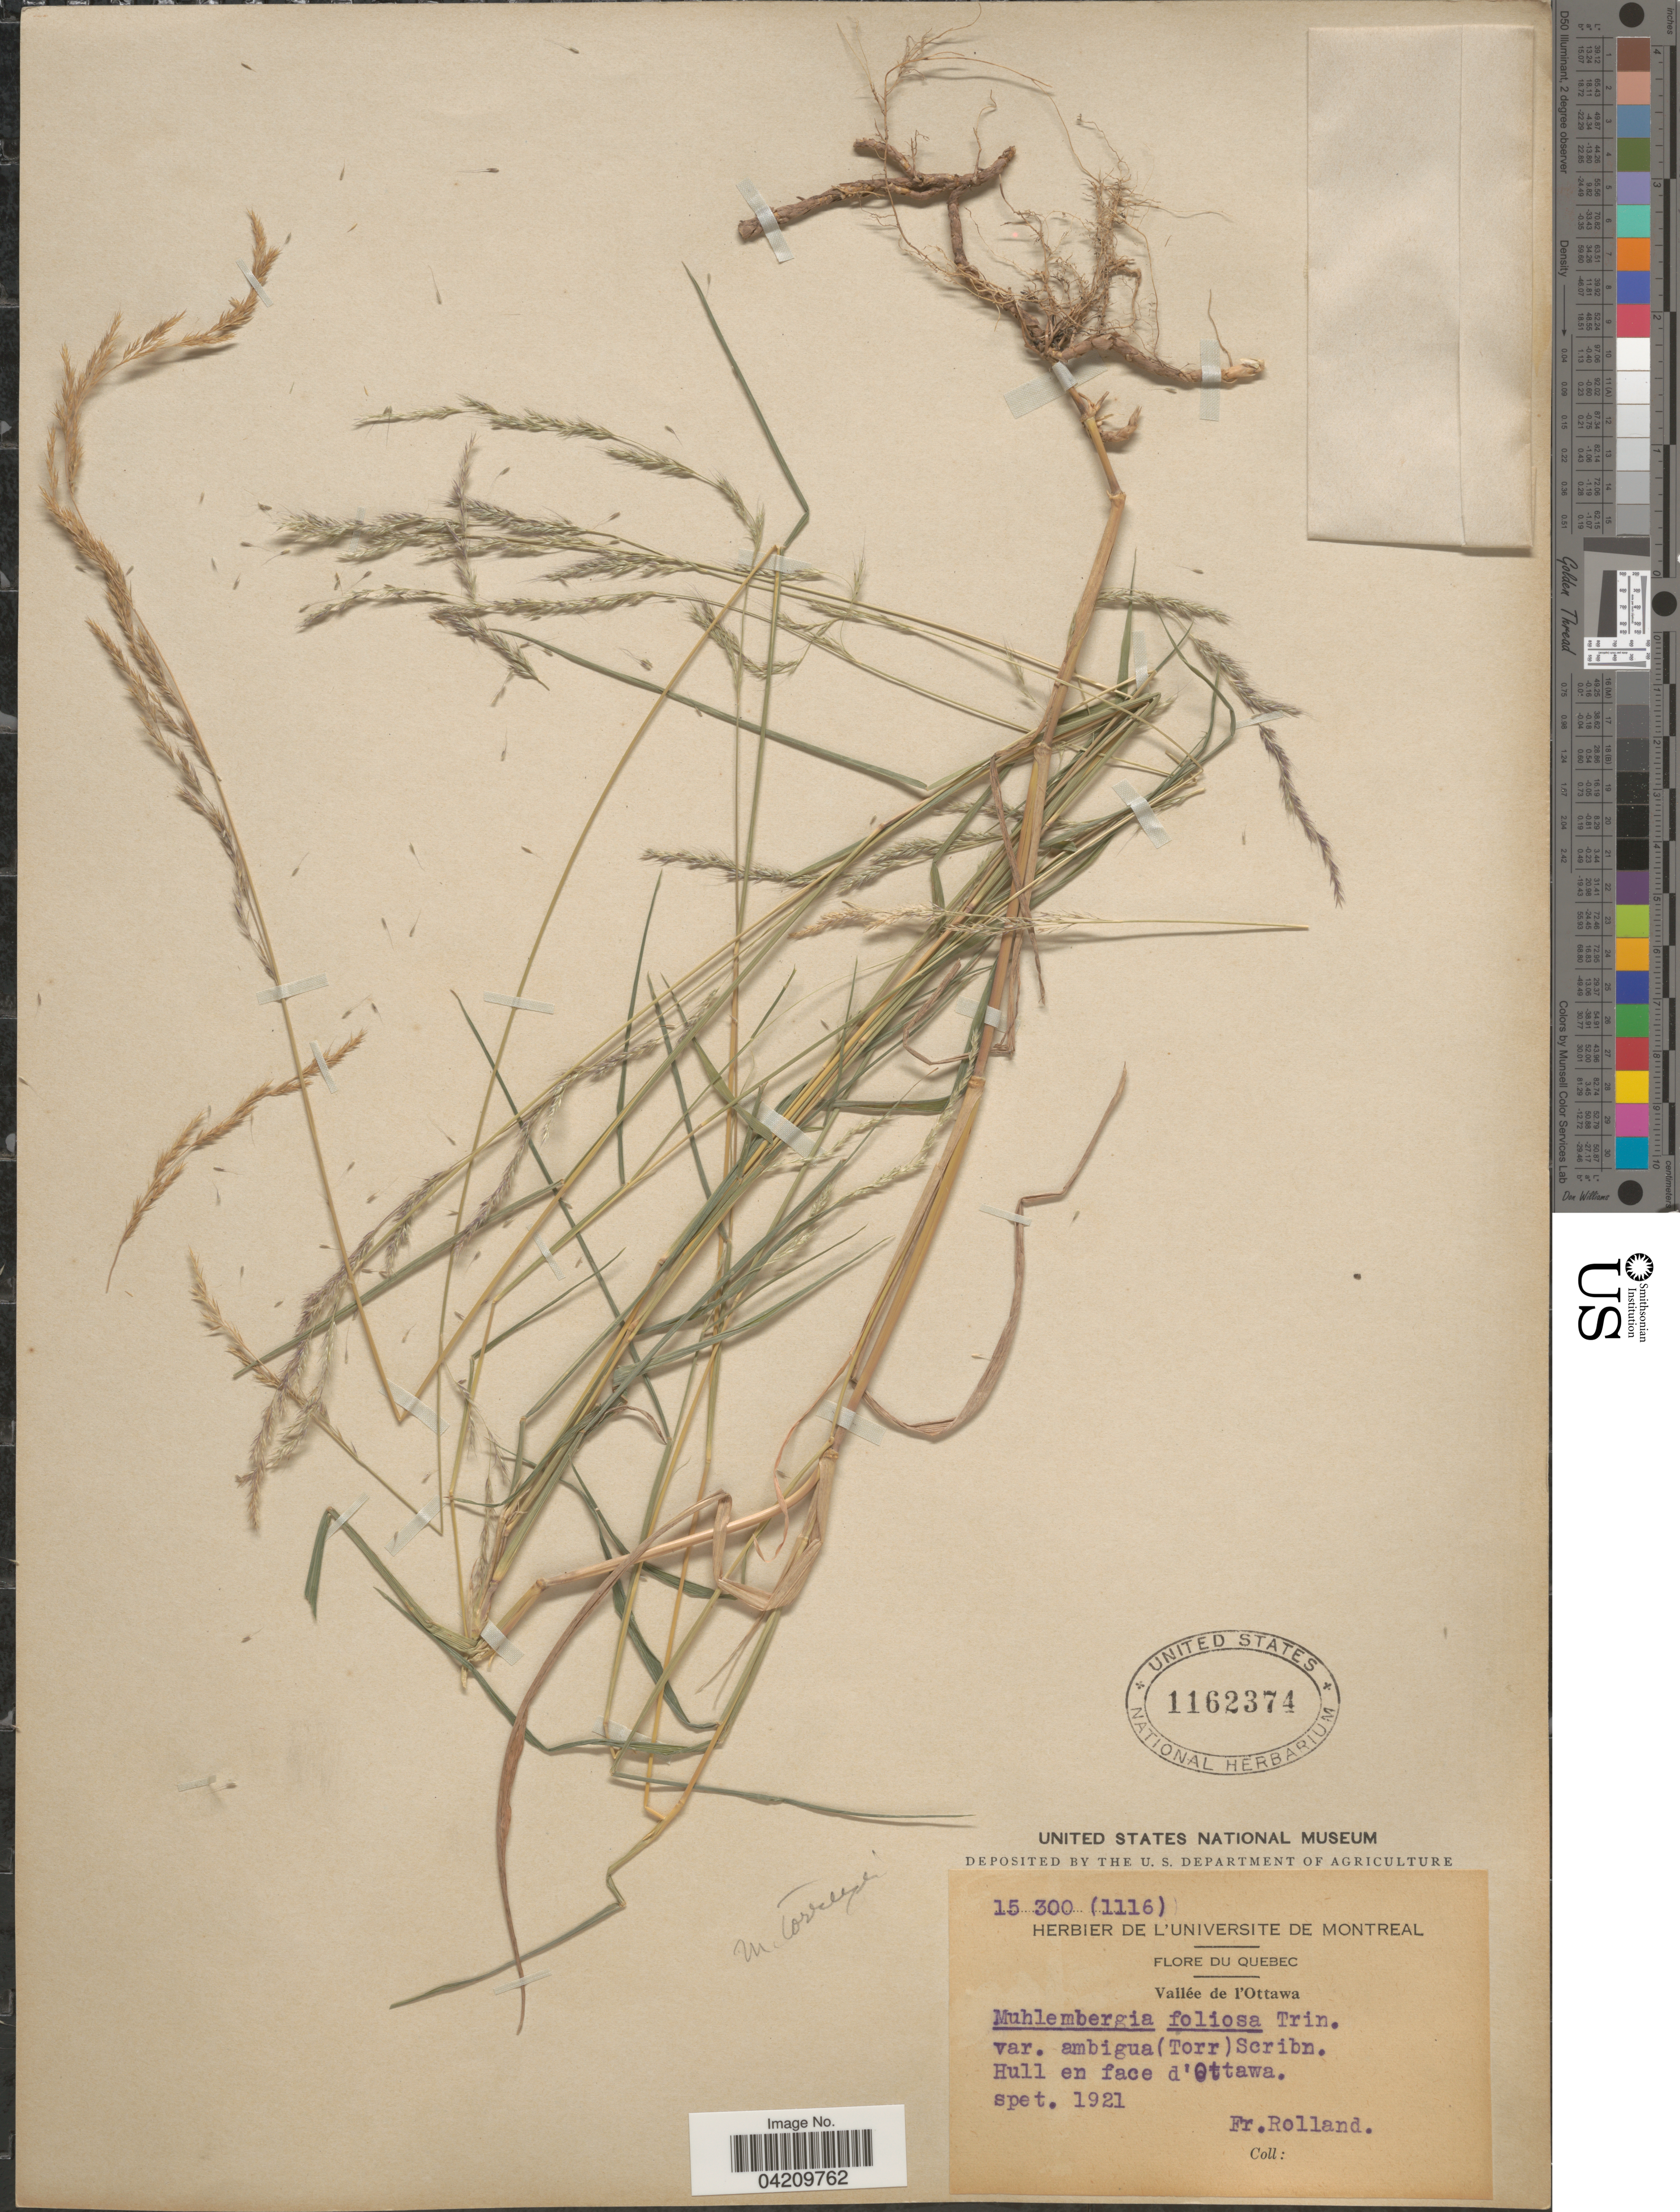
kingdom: Plantae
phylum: Tracheophyta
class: Liliopsida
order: Poales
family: Poaceae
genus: Muhlenbergia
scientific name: Muhlenbergia mexicana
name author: (L.) Trin.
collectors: F. Rolland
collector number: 15300(1116)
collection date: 1921-09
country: Canada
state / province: Quebec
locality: Vallée de l'Ottawa. Hull en face d'Ottawa.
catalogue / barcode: US 1162374